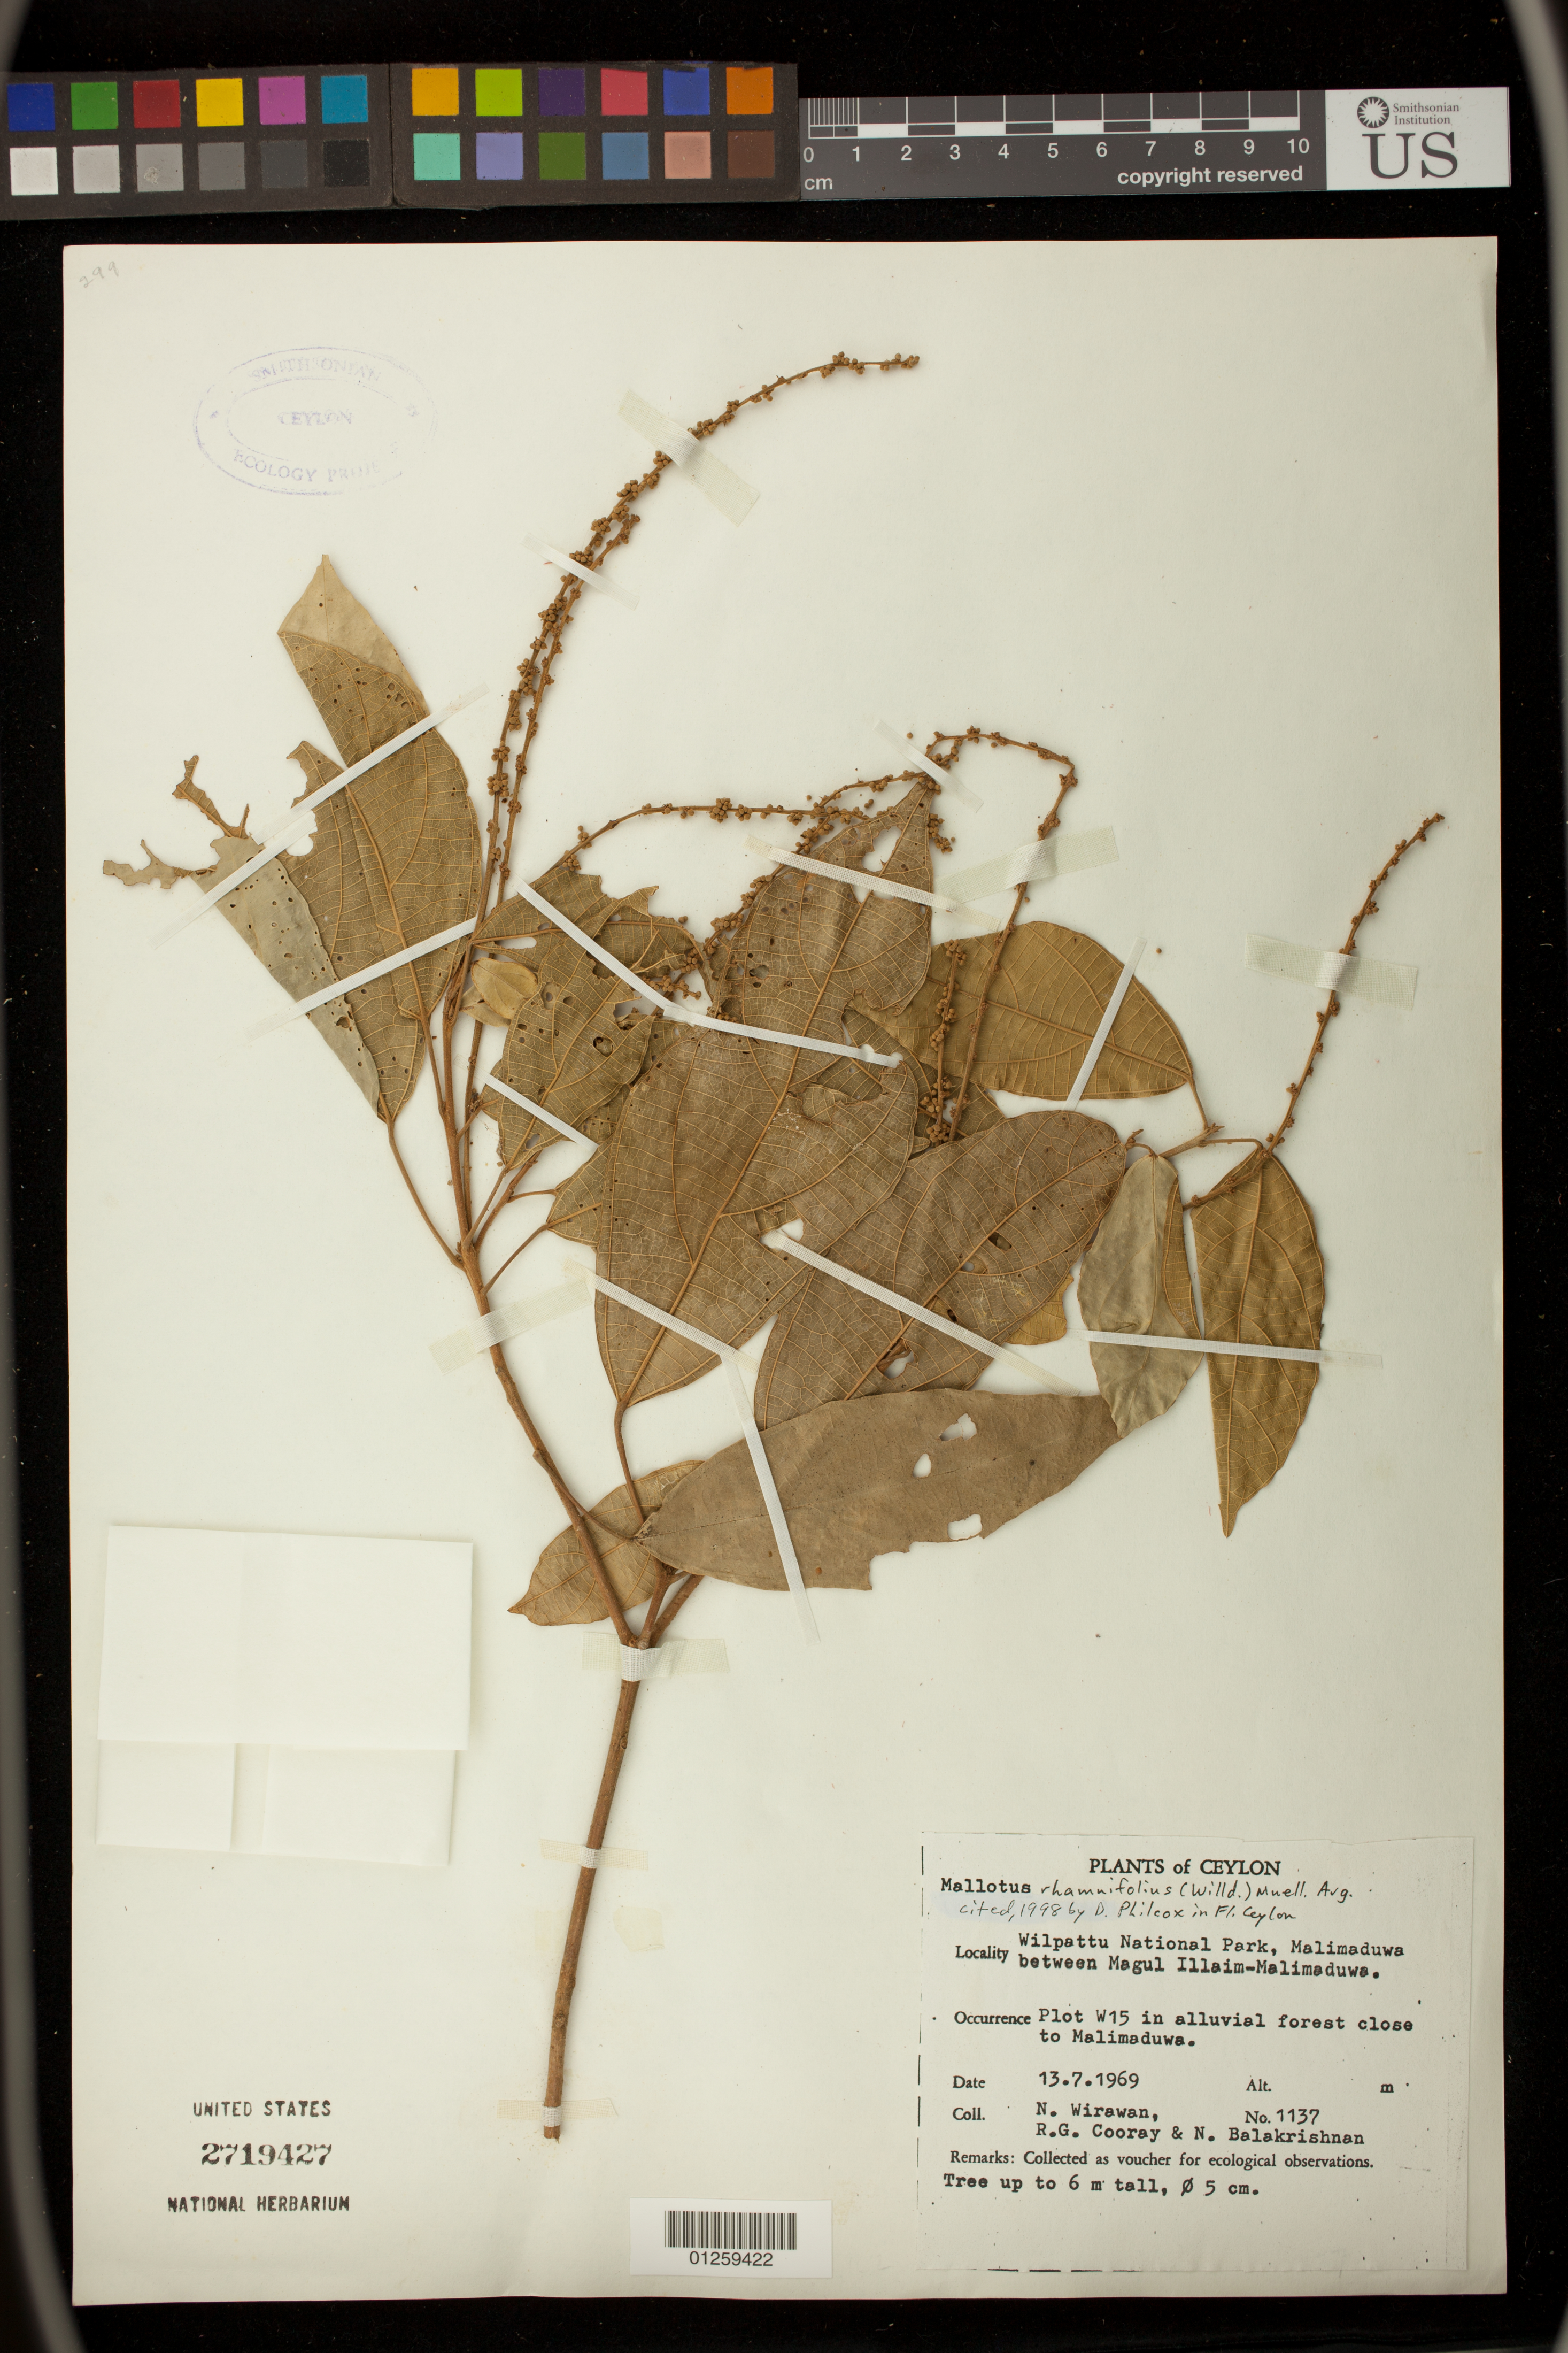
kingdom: Plantae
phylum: Tracheophyta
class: Magnoliopsida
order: Malpighiales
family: Euphorbiaceae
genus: Mallotus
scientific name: Mallotus rhamnifolius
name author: (Willd.) Müll. Arg.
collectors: N. Wirawan, R. Cooray & N. Balakrishnan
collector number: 1137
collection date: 1969-07-13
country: Sri Lanka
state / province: North Central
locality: Wilpattu National Park, Malimaduwa between Magul Illaim-Malimaduwa.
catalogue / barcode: US 2719427